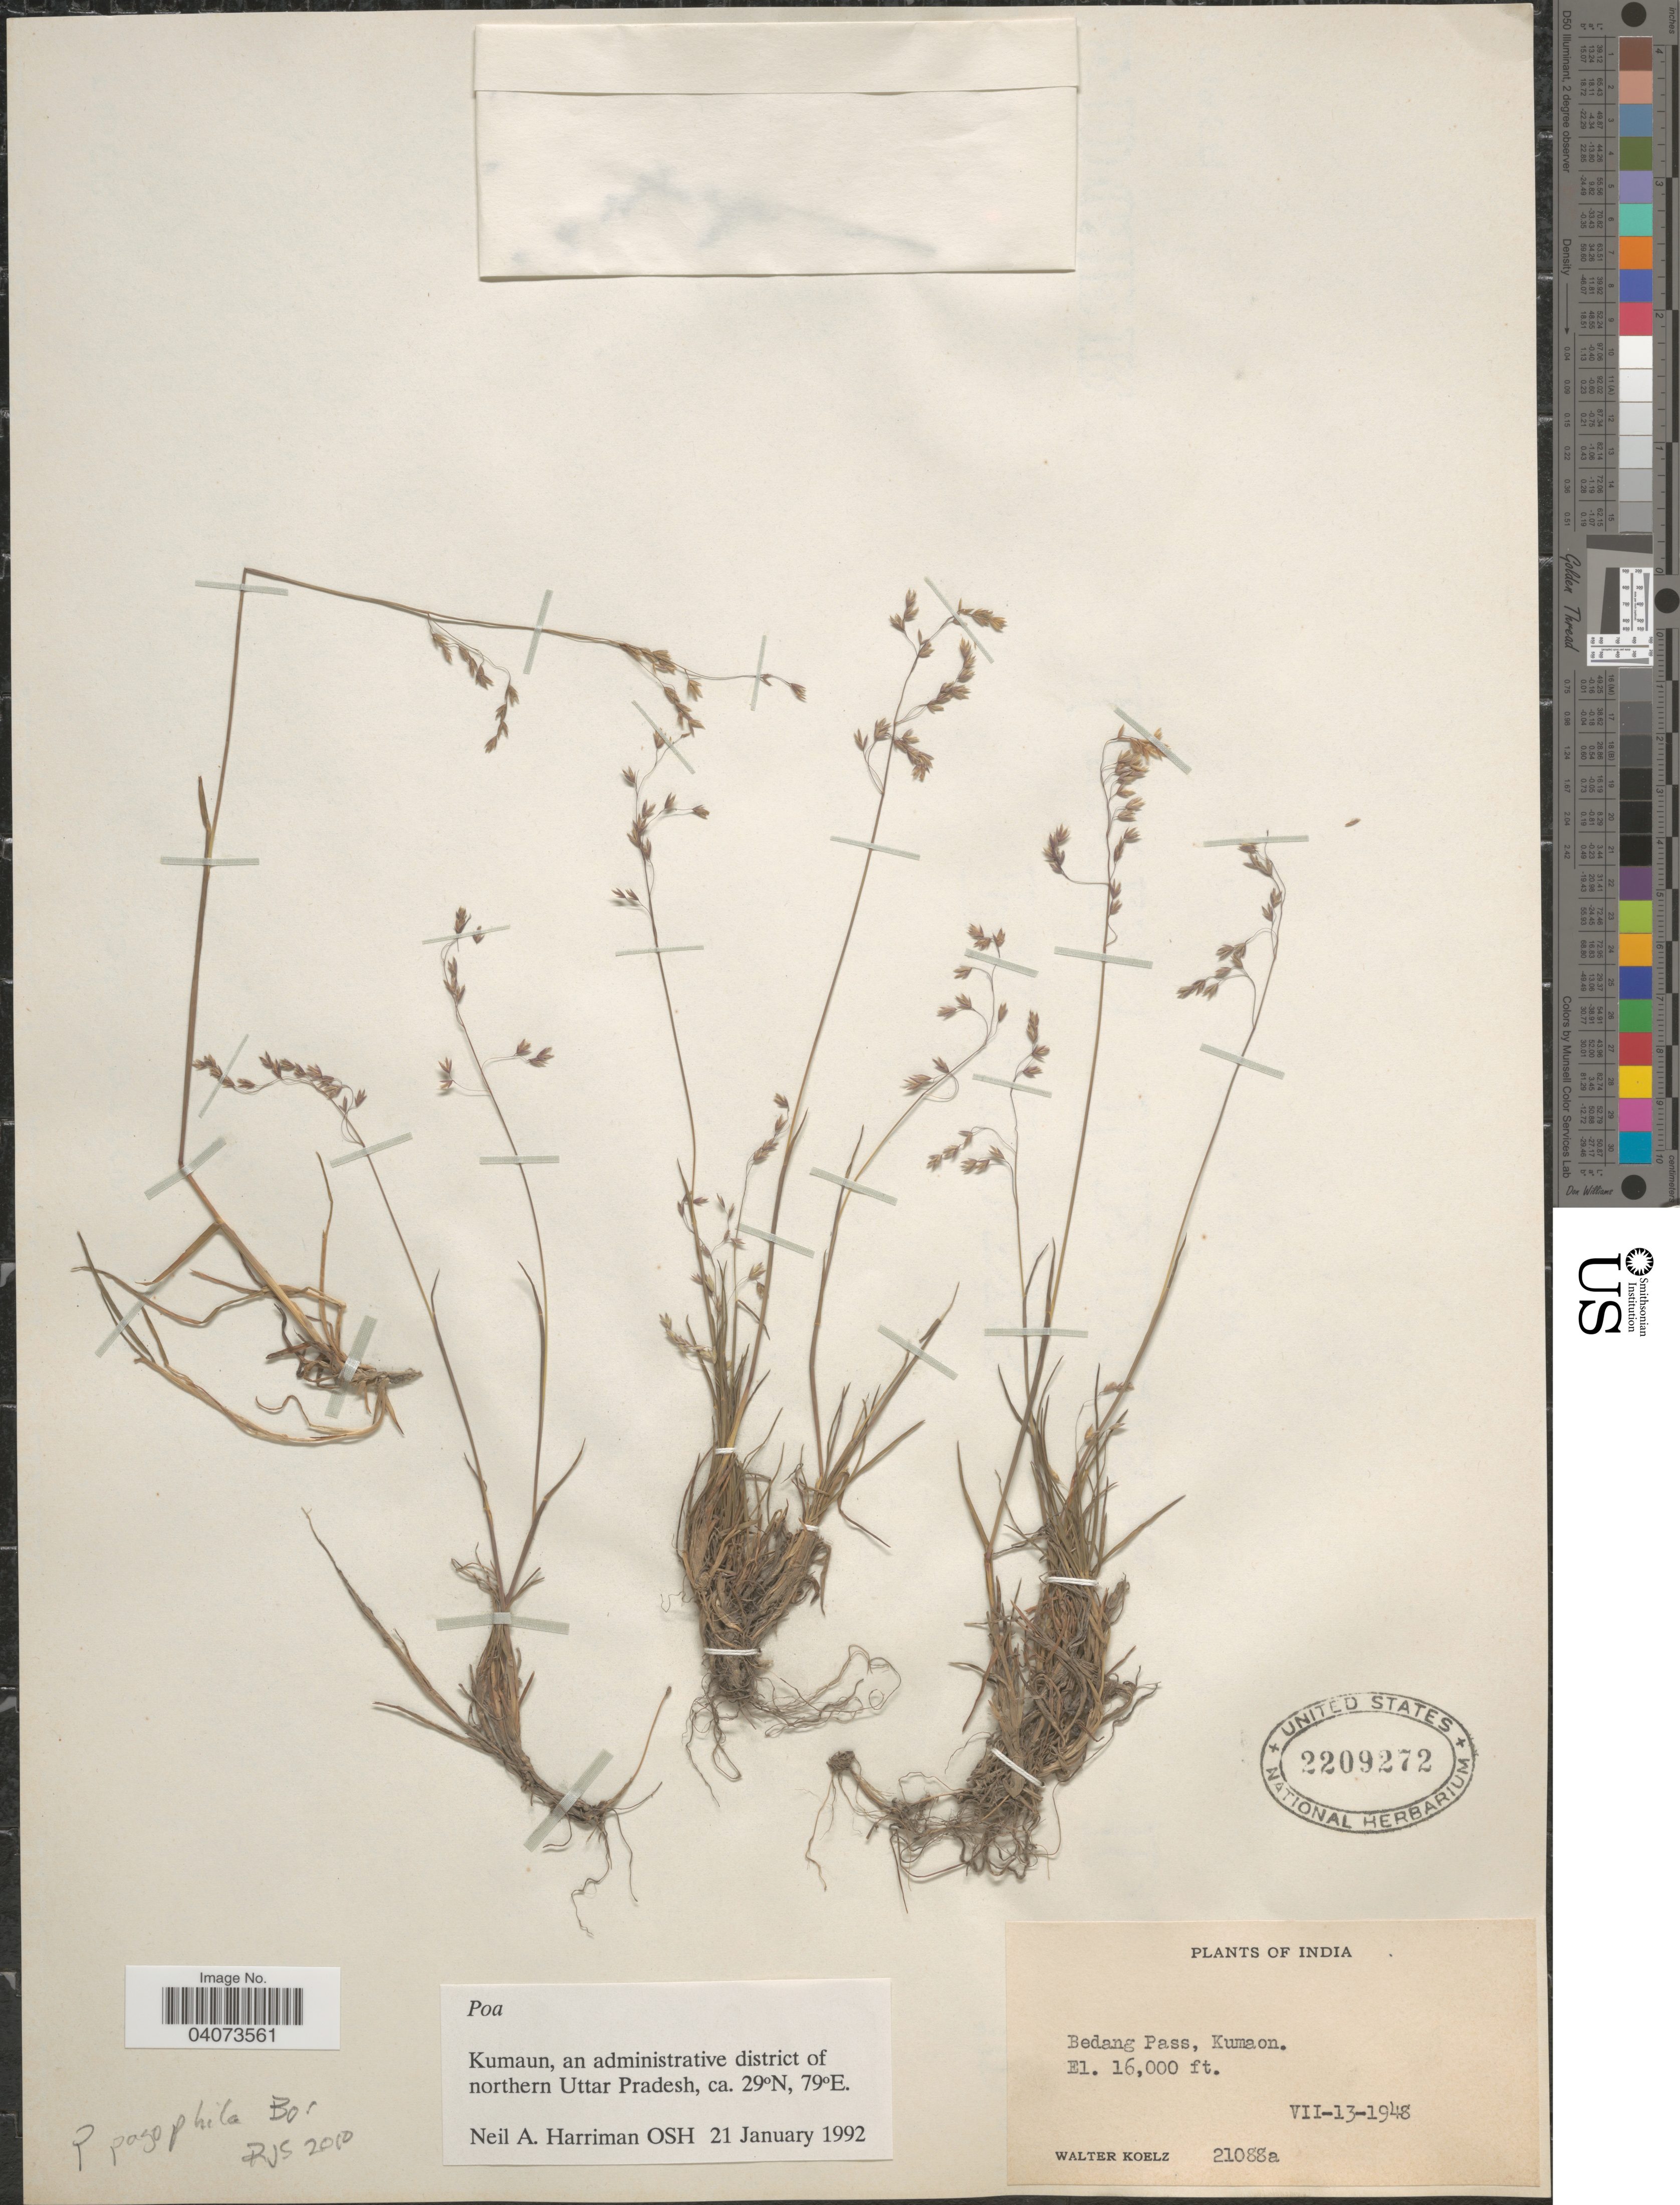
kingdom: Plantae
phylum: Tracheophyta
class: Liliopsida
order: Poales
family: Poaceae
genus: Poa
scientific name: Poa pagophila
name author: Bor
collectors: W. N. Koelz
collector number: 21088a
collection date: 1948-07-13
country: India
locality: Bedang Pass, Kumaon.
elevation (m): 4877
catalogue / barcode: US 2209272